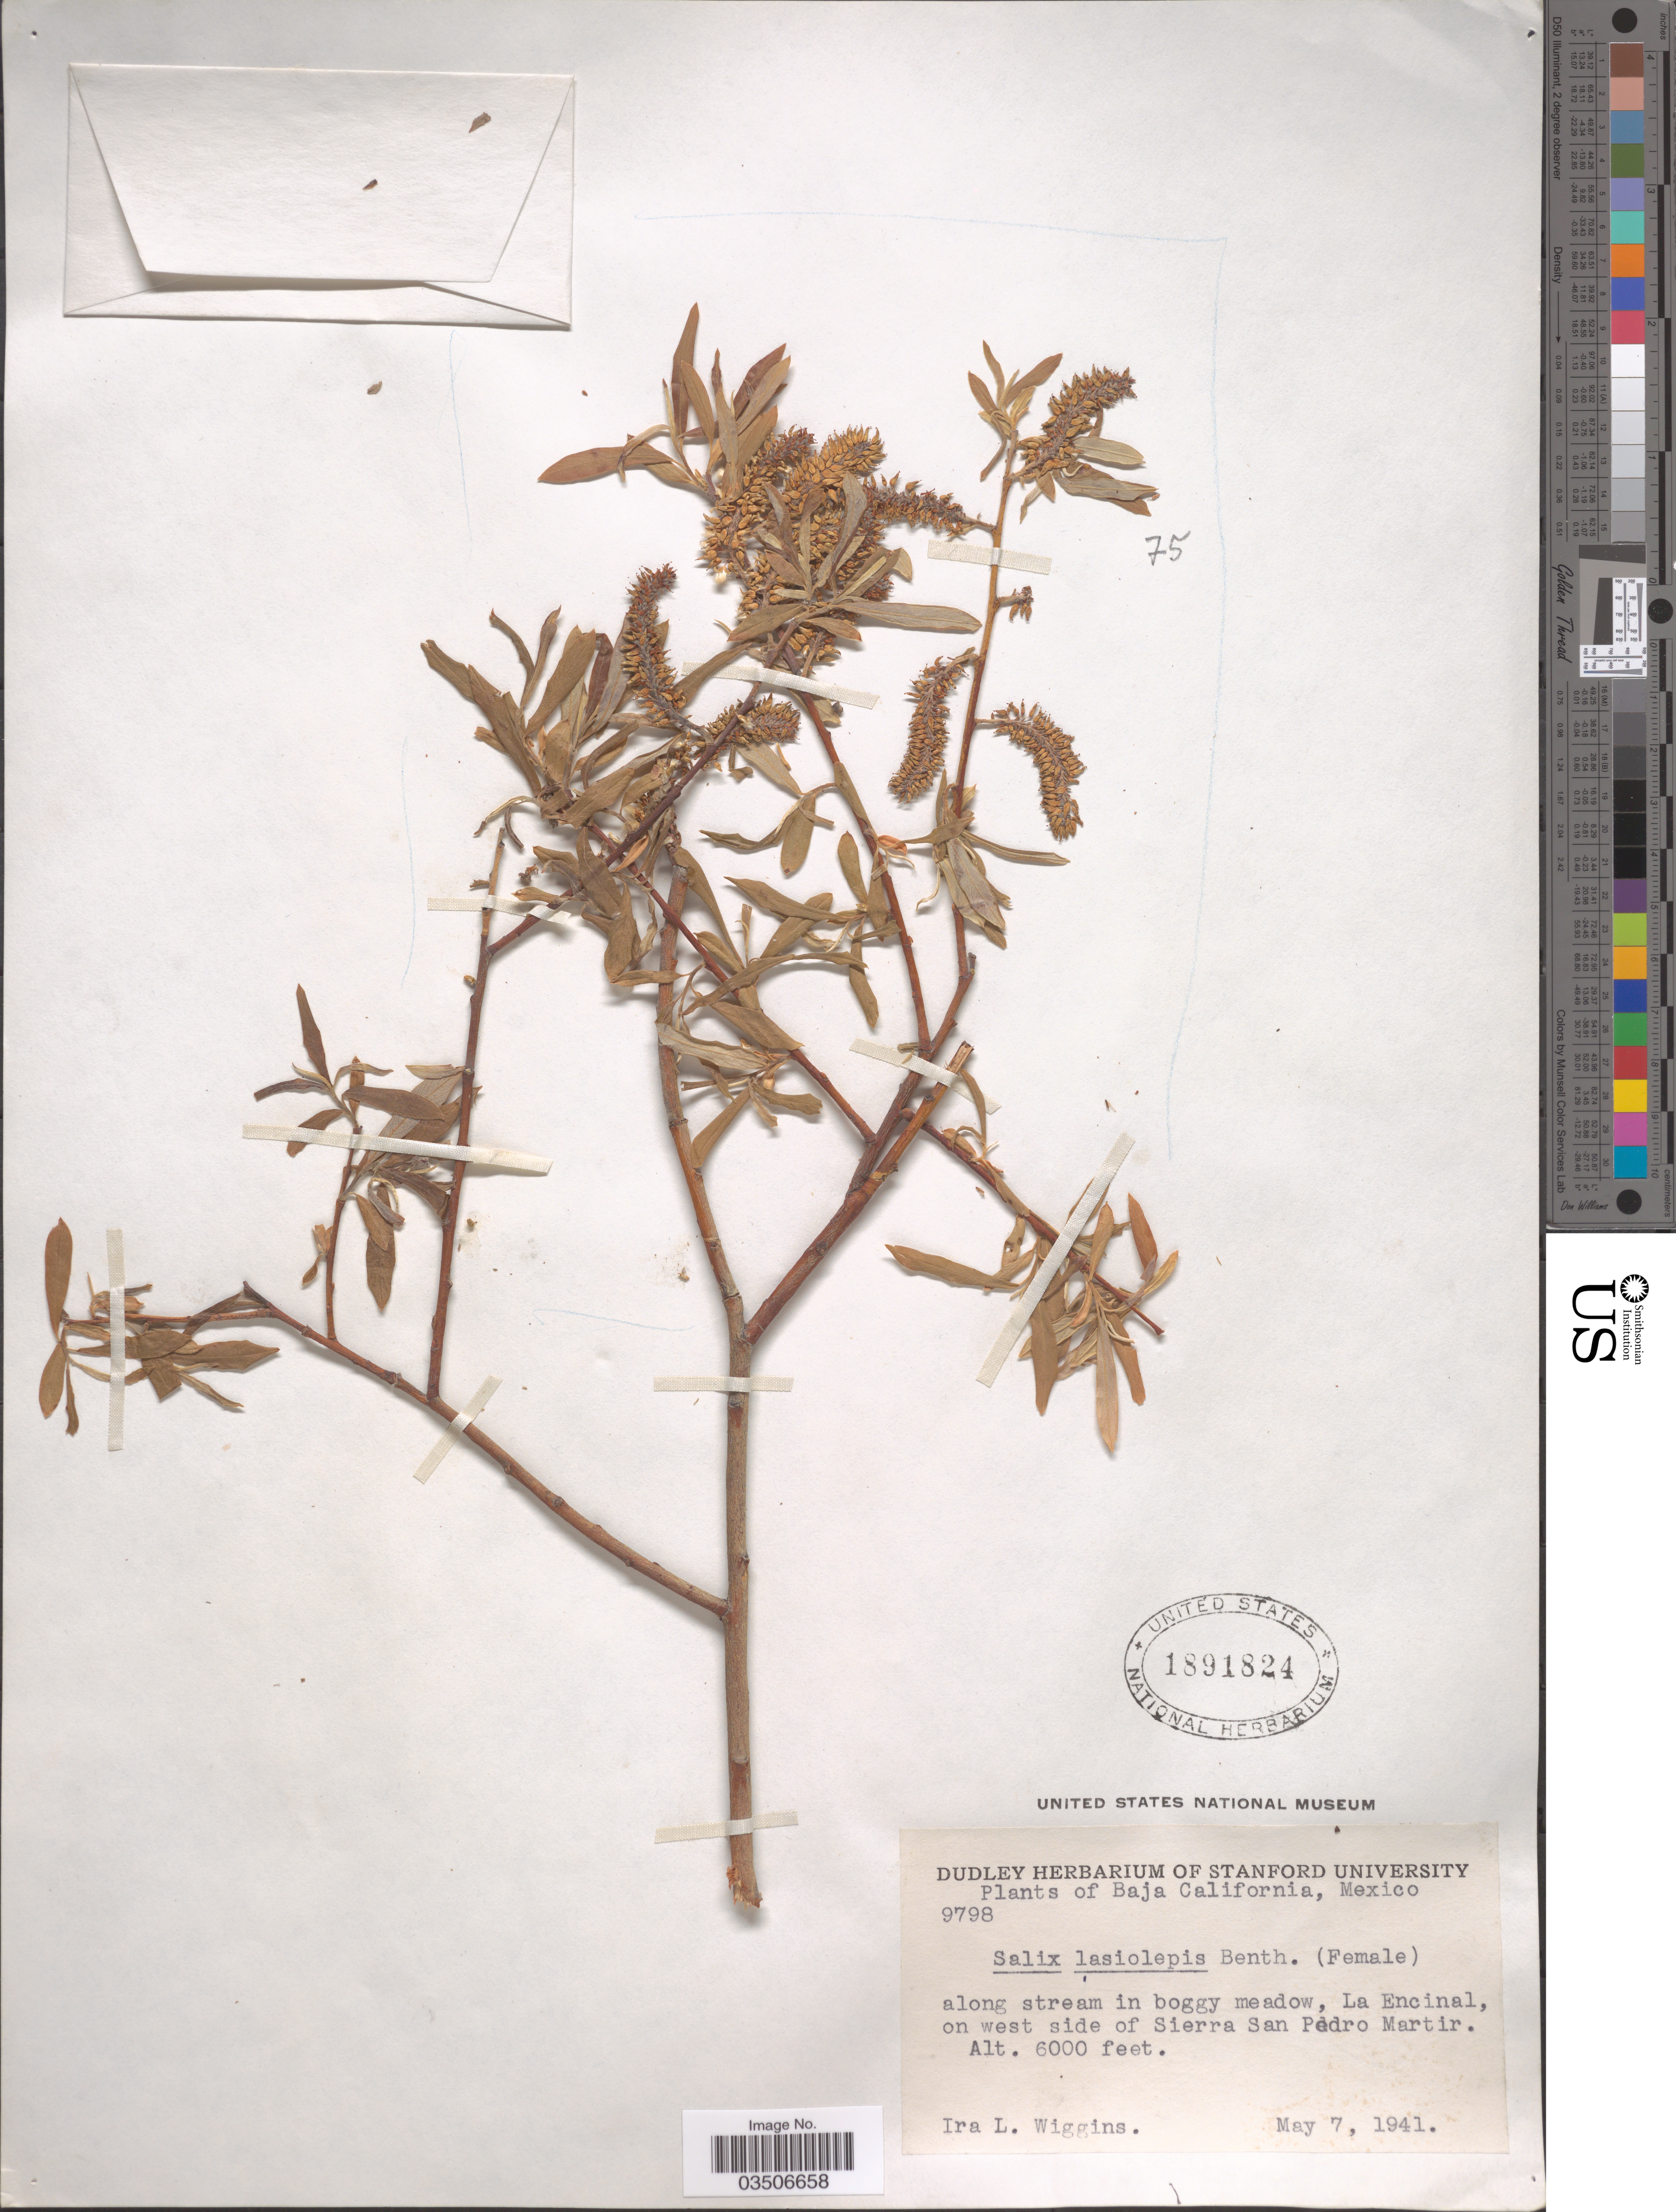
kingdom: Plantae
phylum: Tracheophyta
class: Magnoliopsida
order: Malpighiales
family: Salicaceae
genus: Salix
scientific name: Salix lasiolepis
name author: Benth.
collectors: I. L. Wiggins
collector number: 9798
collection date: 1941-05-07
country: Mexico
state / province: Baja California Norte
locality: Along stream in boggy meadow, La Encinal, on west side of Sierra San Pedro Martir.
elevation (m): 1829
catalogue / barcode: US 1891824